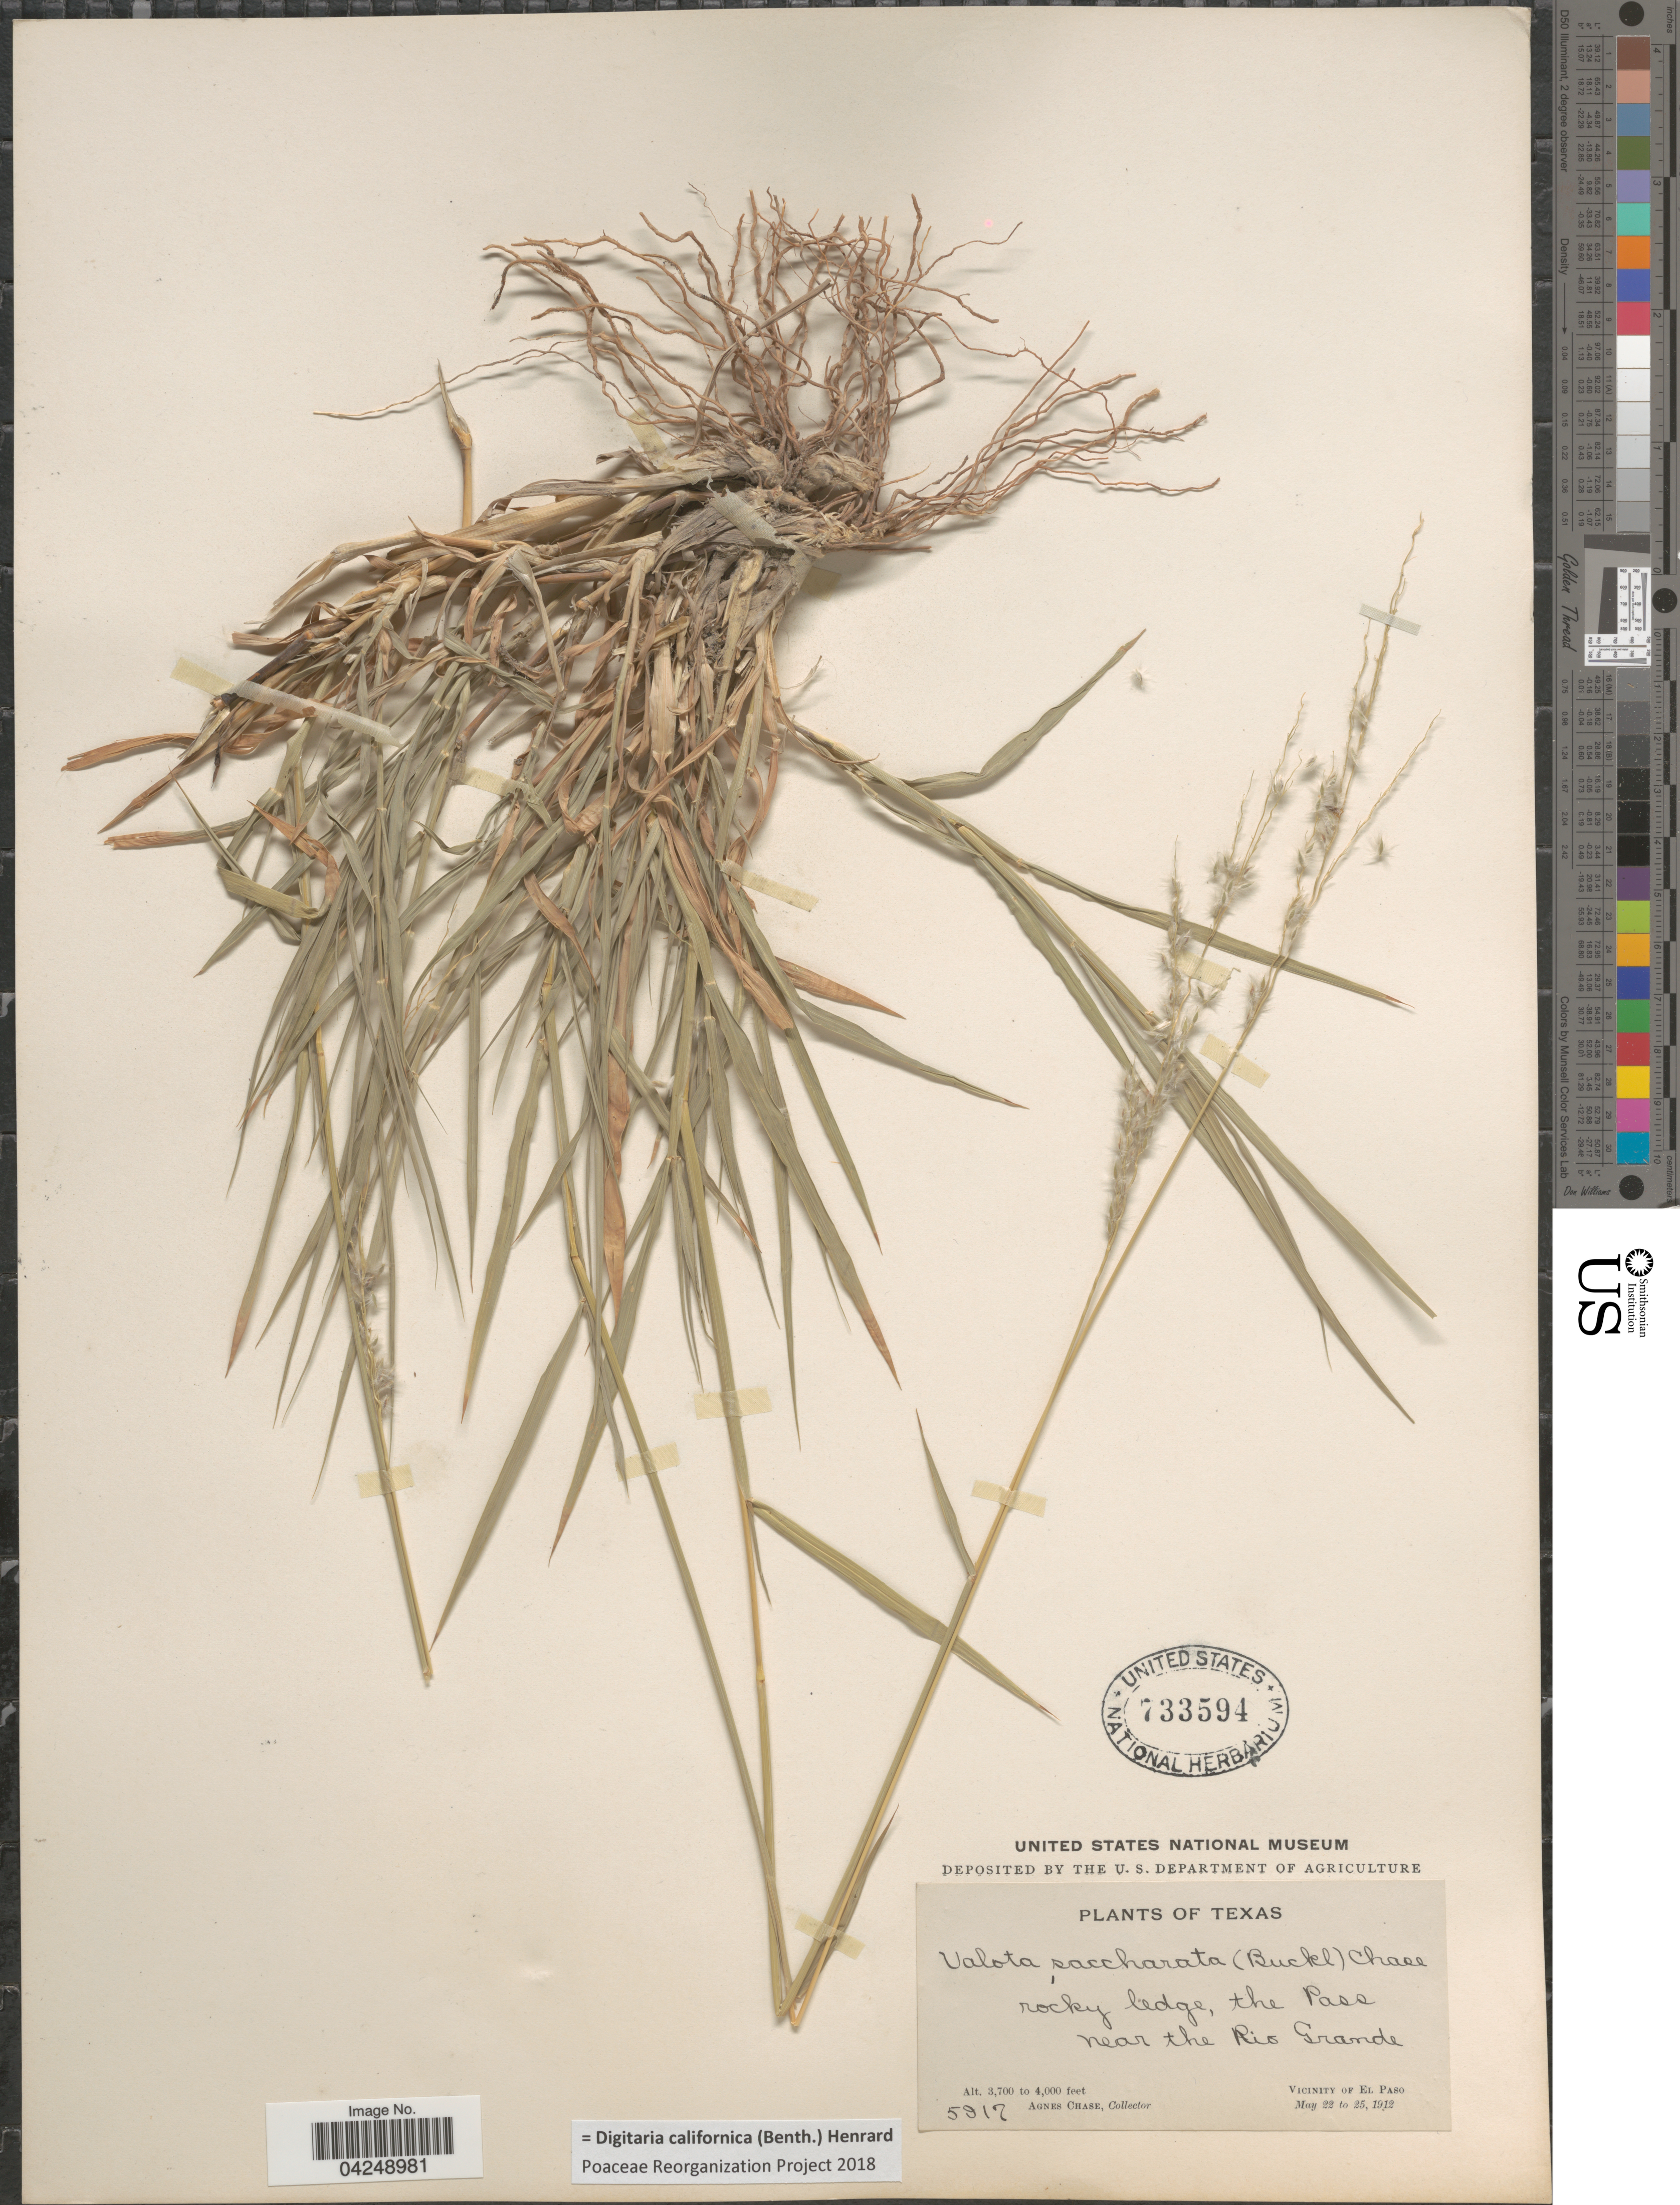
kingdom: Plantae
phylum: Tracheophyta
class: Liliopsida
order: Poales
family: Poaceae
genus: Digitaria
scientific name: Digitaria californica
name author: (Benth.) Henr.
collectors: A. Chase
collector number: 5917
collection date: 1912-05-22/1912-05-25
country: United States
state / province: Texas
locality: Rocky ledge, the Pass near the Rio Grande. Vicinity of El Paso.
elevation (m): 1128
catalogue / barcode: US 733594